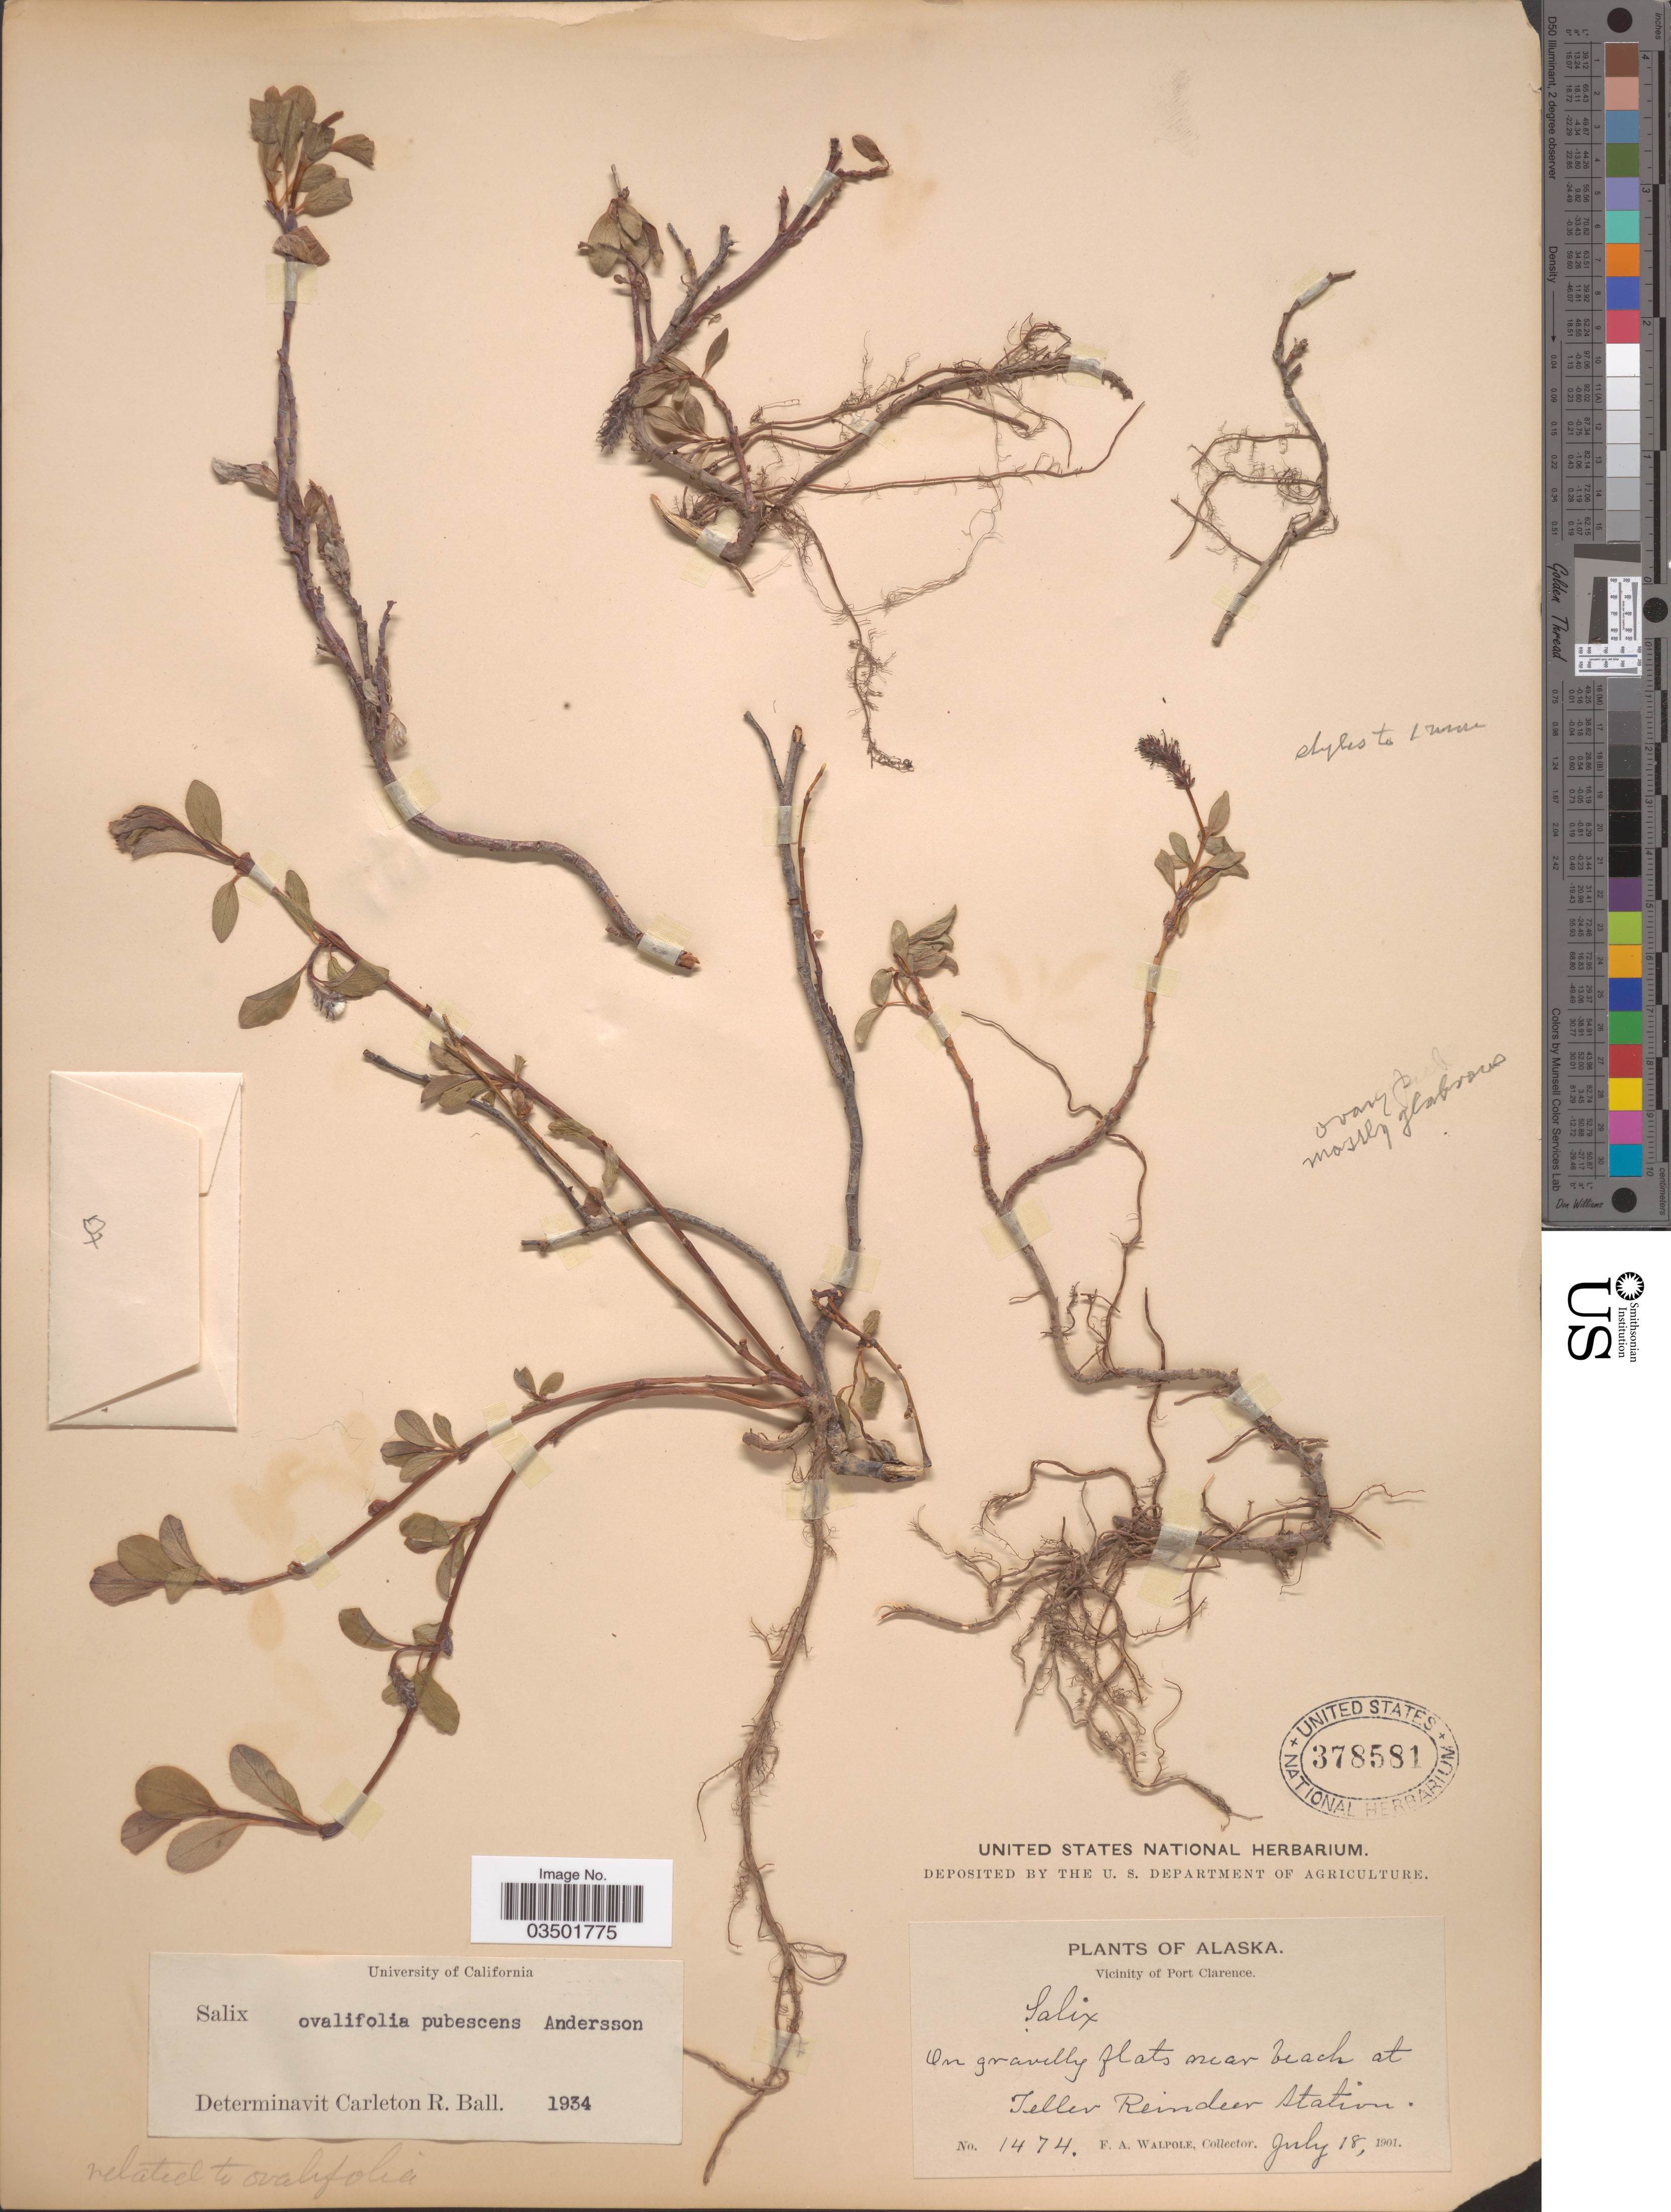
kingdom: Plantae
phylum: Tracheophyta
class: Magnoliopsida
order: Malpighiales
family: Salicaceae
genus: Salix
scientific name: Salix ovalifolia var. pubescens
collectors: F. Walpole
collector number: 1474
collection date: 1901-07-18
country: United States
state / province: Alaska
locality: Vicinity of Port Clarence. On gravelly flats near beach at Teller Reindeer Station.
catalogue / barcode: US 378581